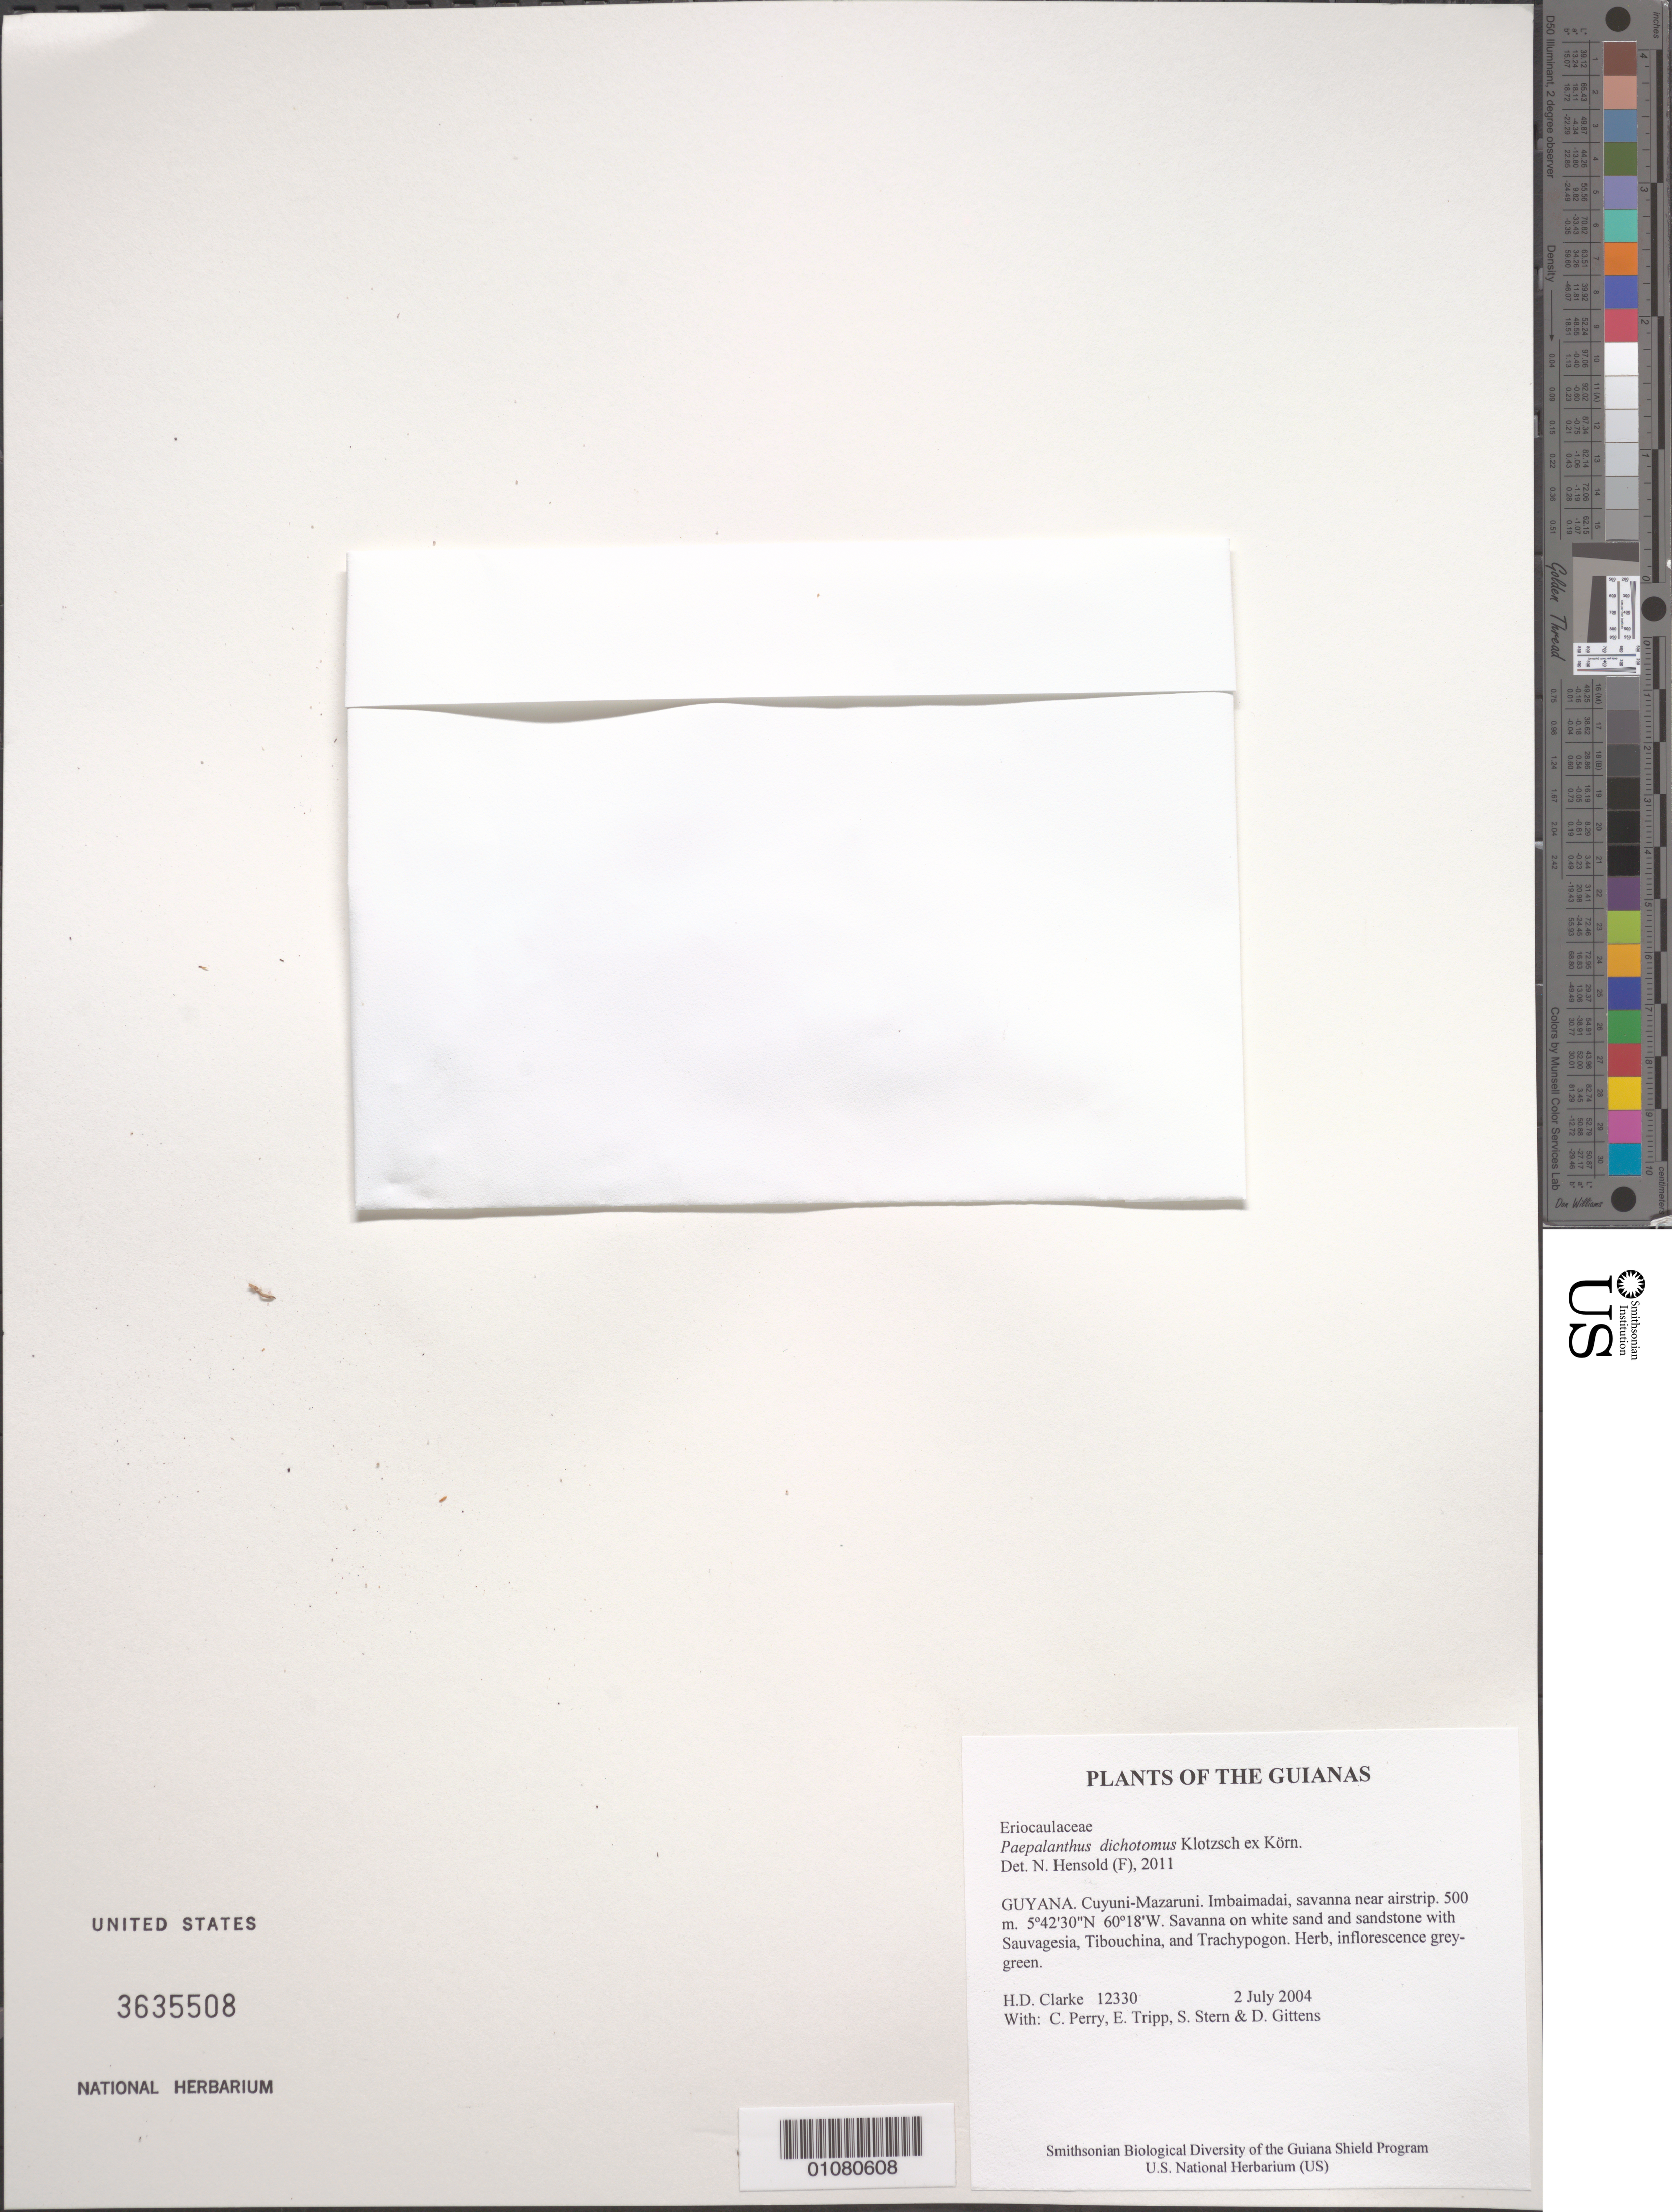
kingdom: Plantae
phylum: Tracheophyta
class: Liliopsida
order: Poales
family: Eriocaulaceae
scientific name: Giuliettia dichotoma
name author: (Klotzsch ex Körn.) Andrino & Sano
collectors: H. D. Clarke, C. Perry, E. Tripp, S. R. Stern & D. Gittens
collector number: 12330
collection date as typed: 2 July 2004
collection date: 2004-07-02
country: Guyana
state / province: Cuyuni-Mazaruni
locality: Imbaimadai, savanna near airstrip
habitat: Savanna on white sand and sandstone with Sauvagesia, Tibouchina, and Trachypogon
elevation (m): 500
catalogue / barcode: US 3635508